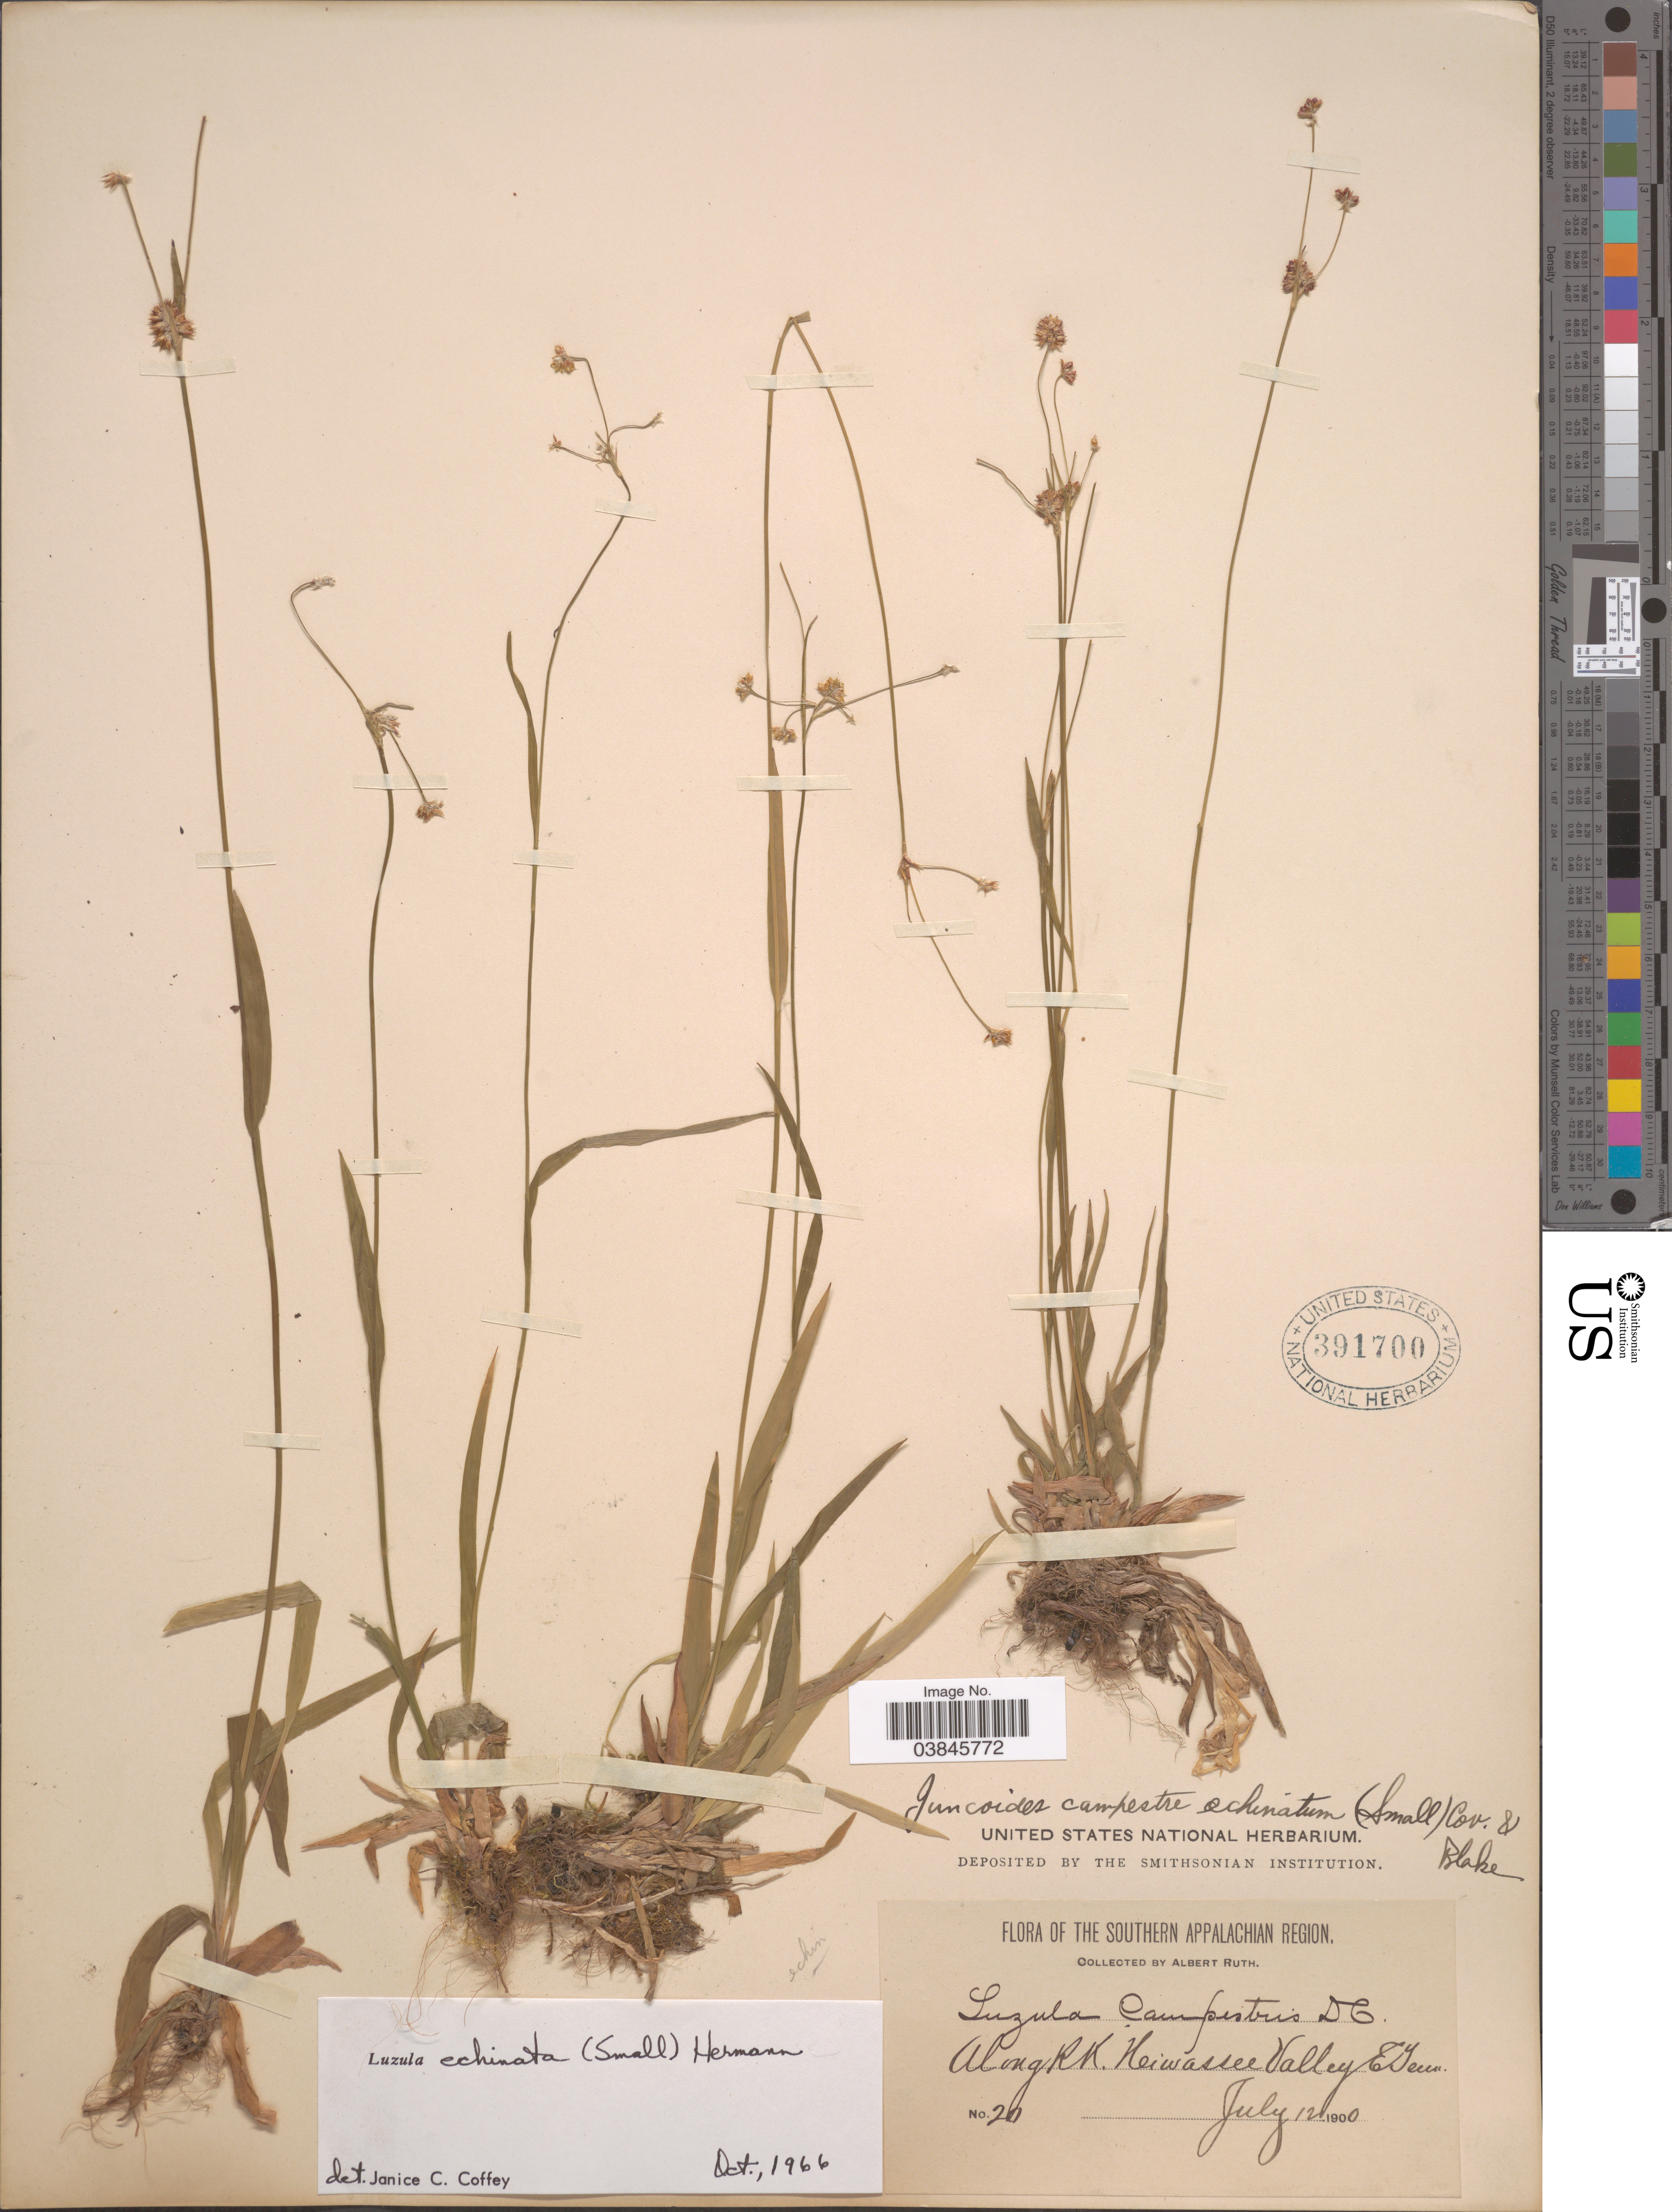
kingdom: Plantae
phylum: Tracheophyta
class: Liliopsida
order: Poales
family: Juncaceae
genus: Luzula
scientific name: Luzula echinata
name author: (Small) F.J. Herm.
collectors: A. Ruth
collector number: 20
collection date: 1900-07-12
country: United States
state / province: Tennessee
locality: The Southern Appalachian Region. Along RK. Heiwasse Valley. E. Tenn.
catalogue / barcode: US 391700